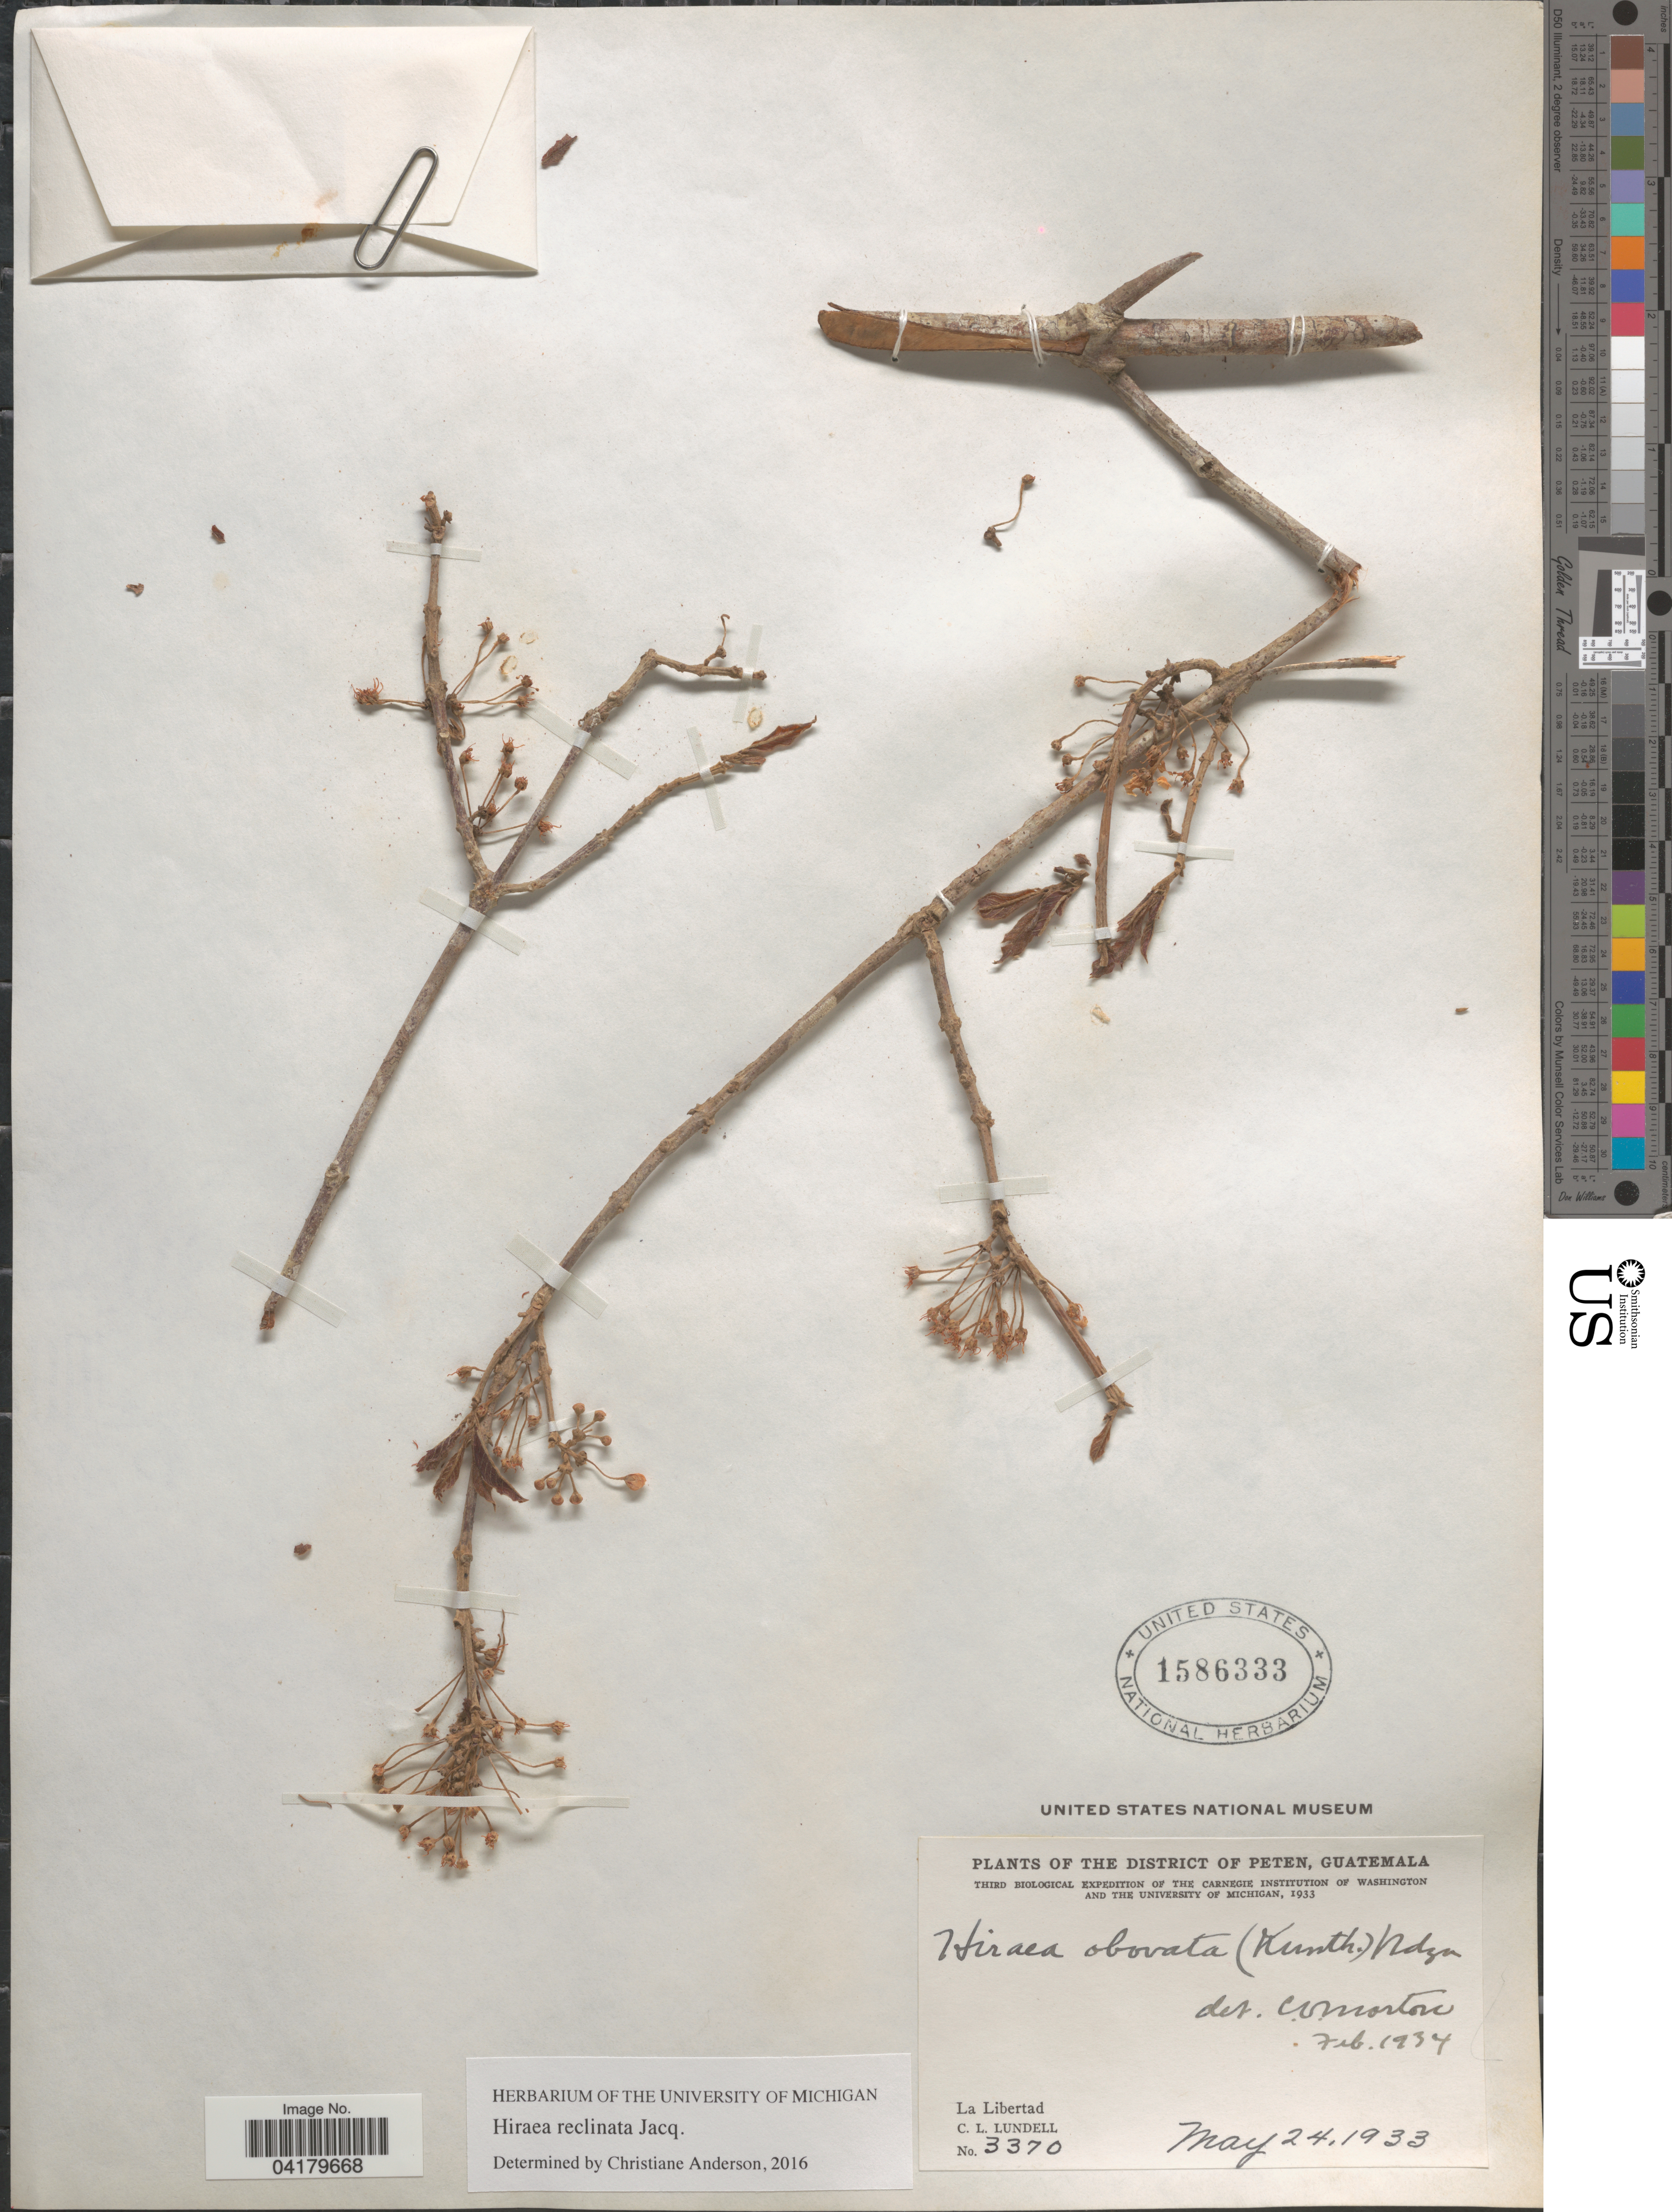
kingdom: Plantae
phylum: Tracheophyta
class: Magnoliopsida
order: Malpighiales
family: Malpighiaceae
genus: Hiraea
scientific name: Hiraea reclinata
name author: Jacq.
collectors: C. L. Lundell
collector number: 3370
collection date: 1933-05-24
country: Guatemala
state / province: El Peten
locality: The District of Peten. Third Biological Expedition of the Carnegie Institution of Washington and the University of Michigan, 1933. La Libertad.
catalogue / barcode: US 1586333